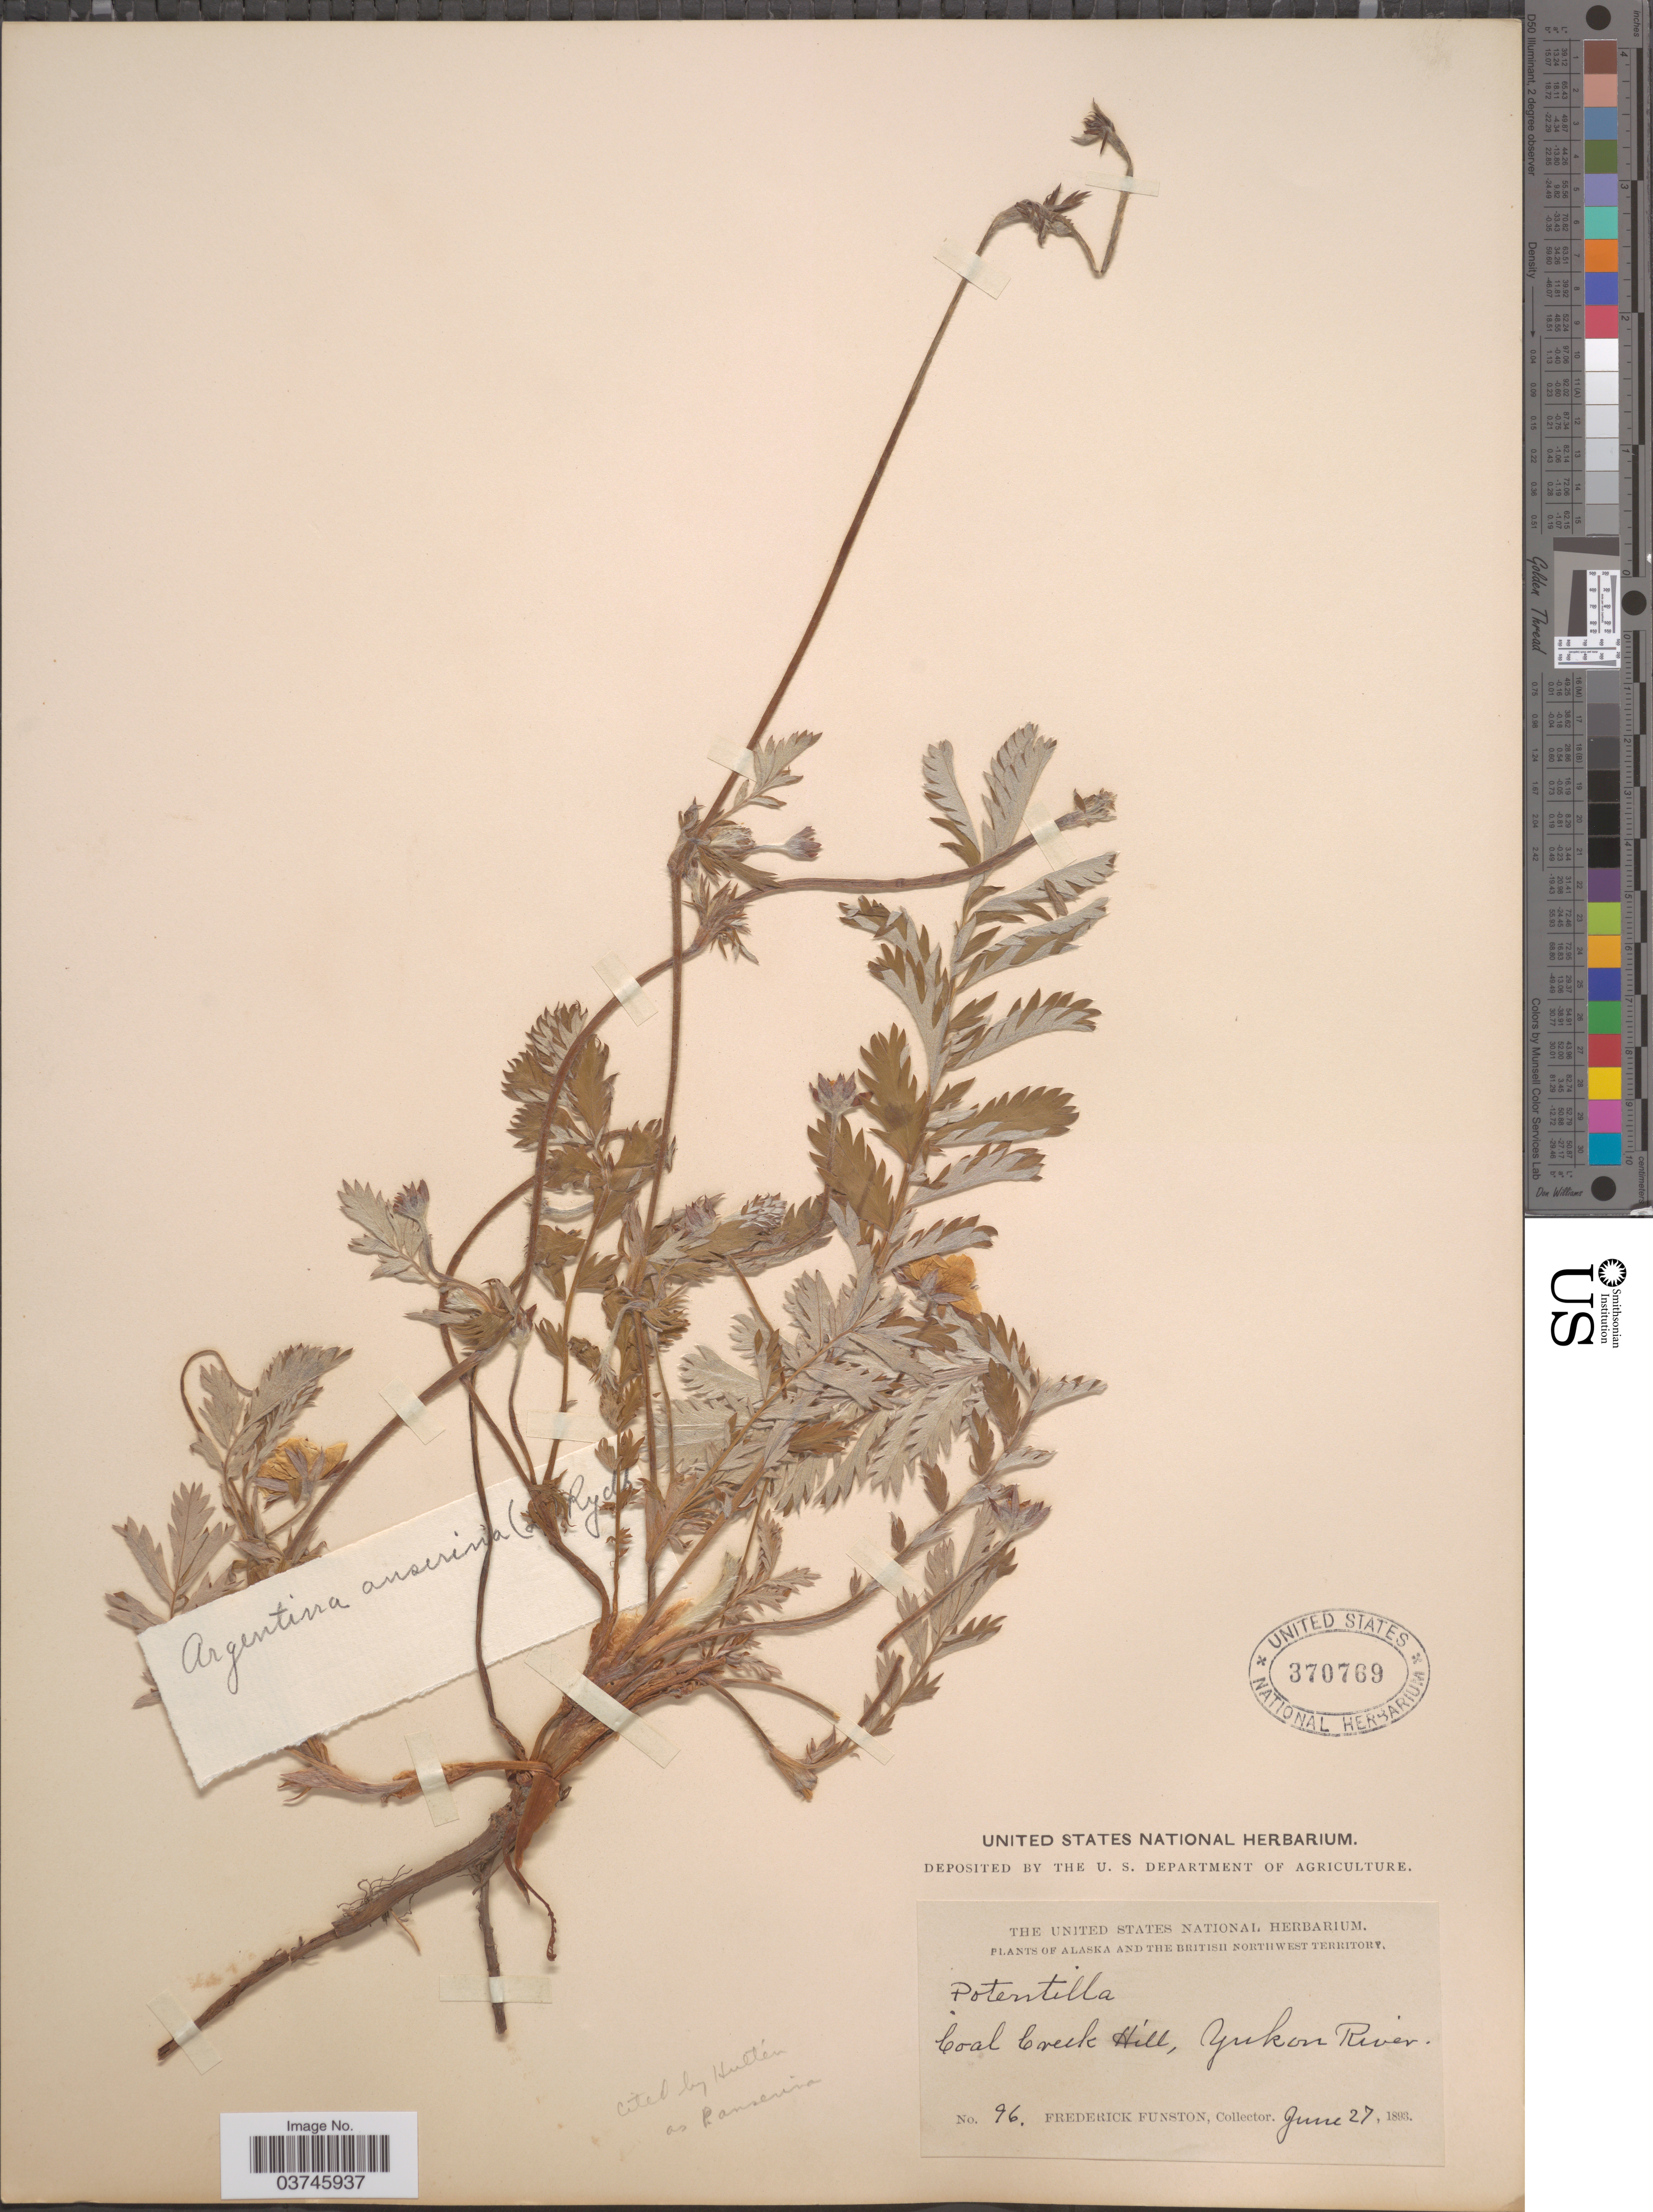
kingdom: Plantae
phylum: Tracheophyta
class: Magnoliopsida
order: Rosales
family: Rosaceae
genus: Argentina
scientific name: Argentina anserina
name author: (L.) Rydb.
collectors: F. Funston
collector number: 96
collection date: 1893-06-27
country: United States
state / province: Alaska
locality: Coal Creek Hill, Yukon River.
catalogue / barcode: US 370769